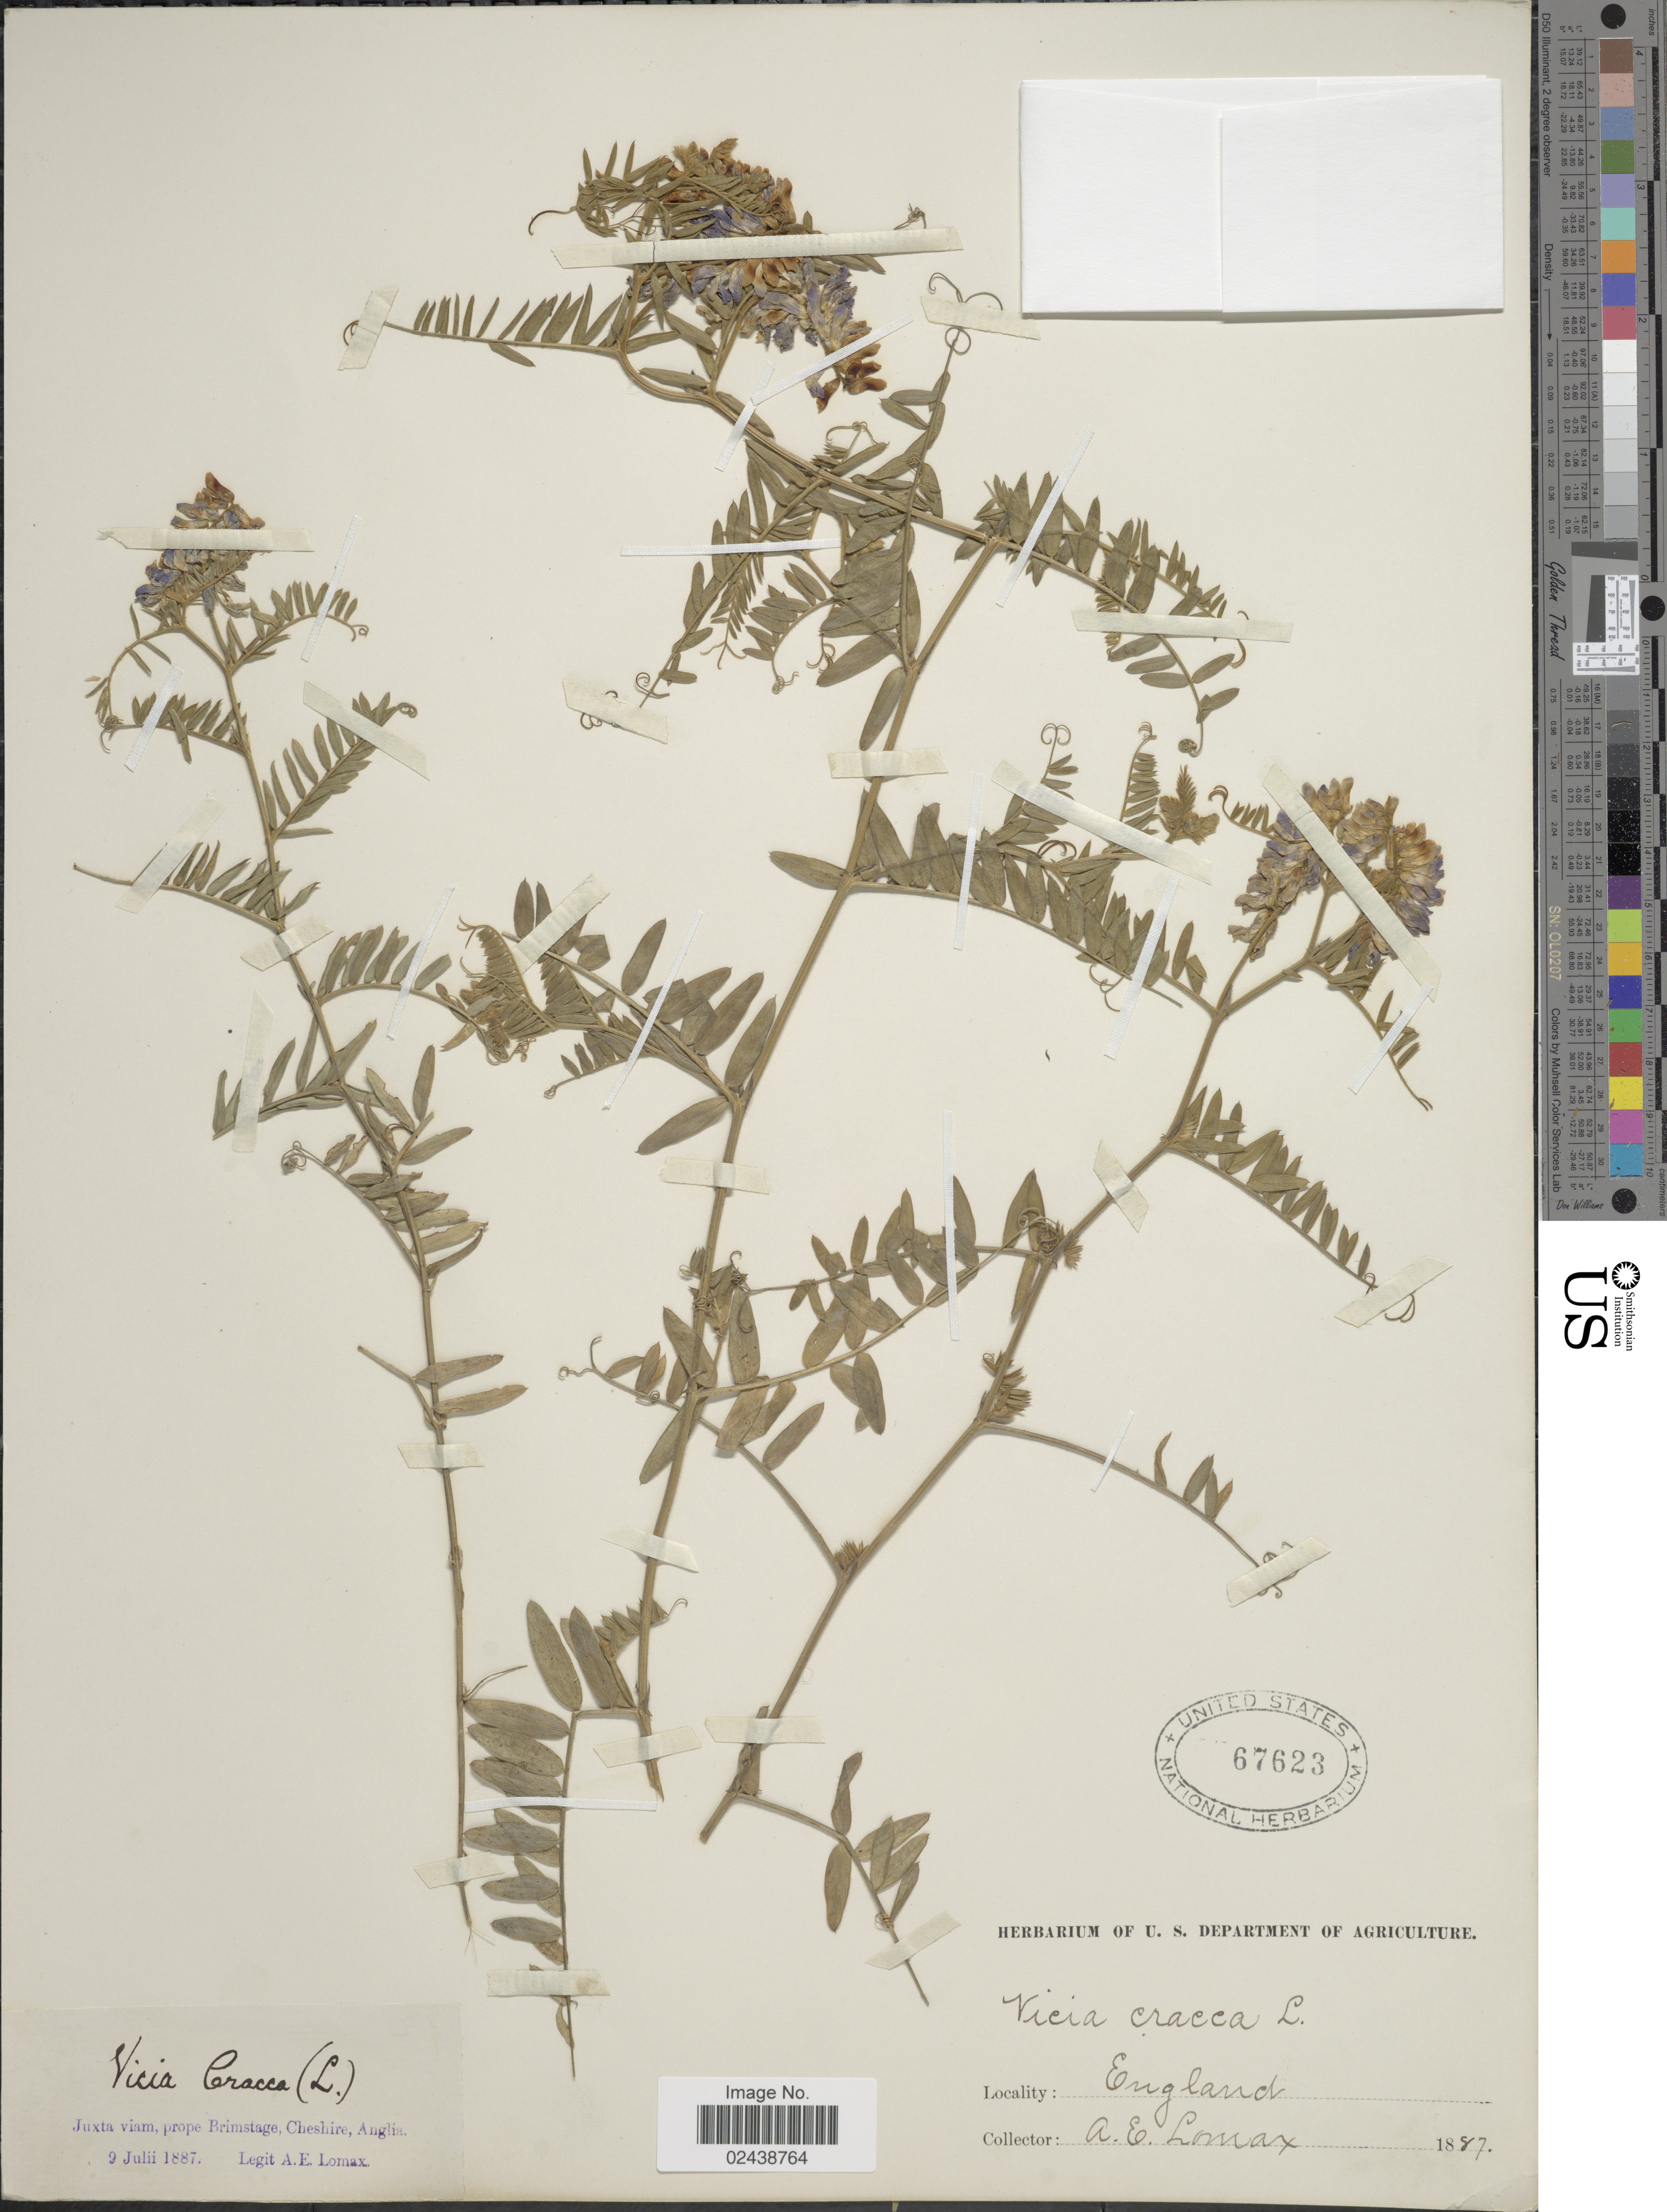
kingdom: Plantae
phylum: Tracheophyta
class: Magnoliopsida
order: Fabales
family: Fabaceae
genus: Vicia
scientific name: Vicia cracca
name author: L.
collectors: A. Lomax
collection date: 1887-07-09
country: United Kingdom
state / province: England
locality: Juxta viam, prope Brimstage, Cheshire, Anglia.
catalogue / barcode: US 67623